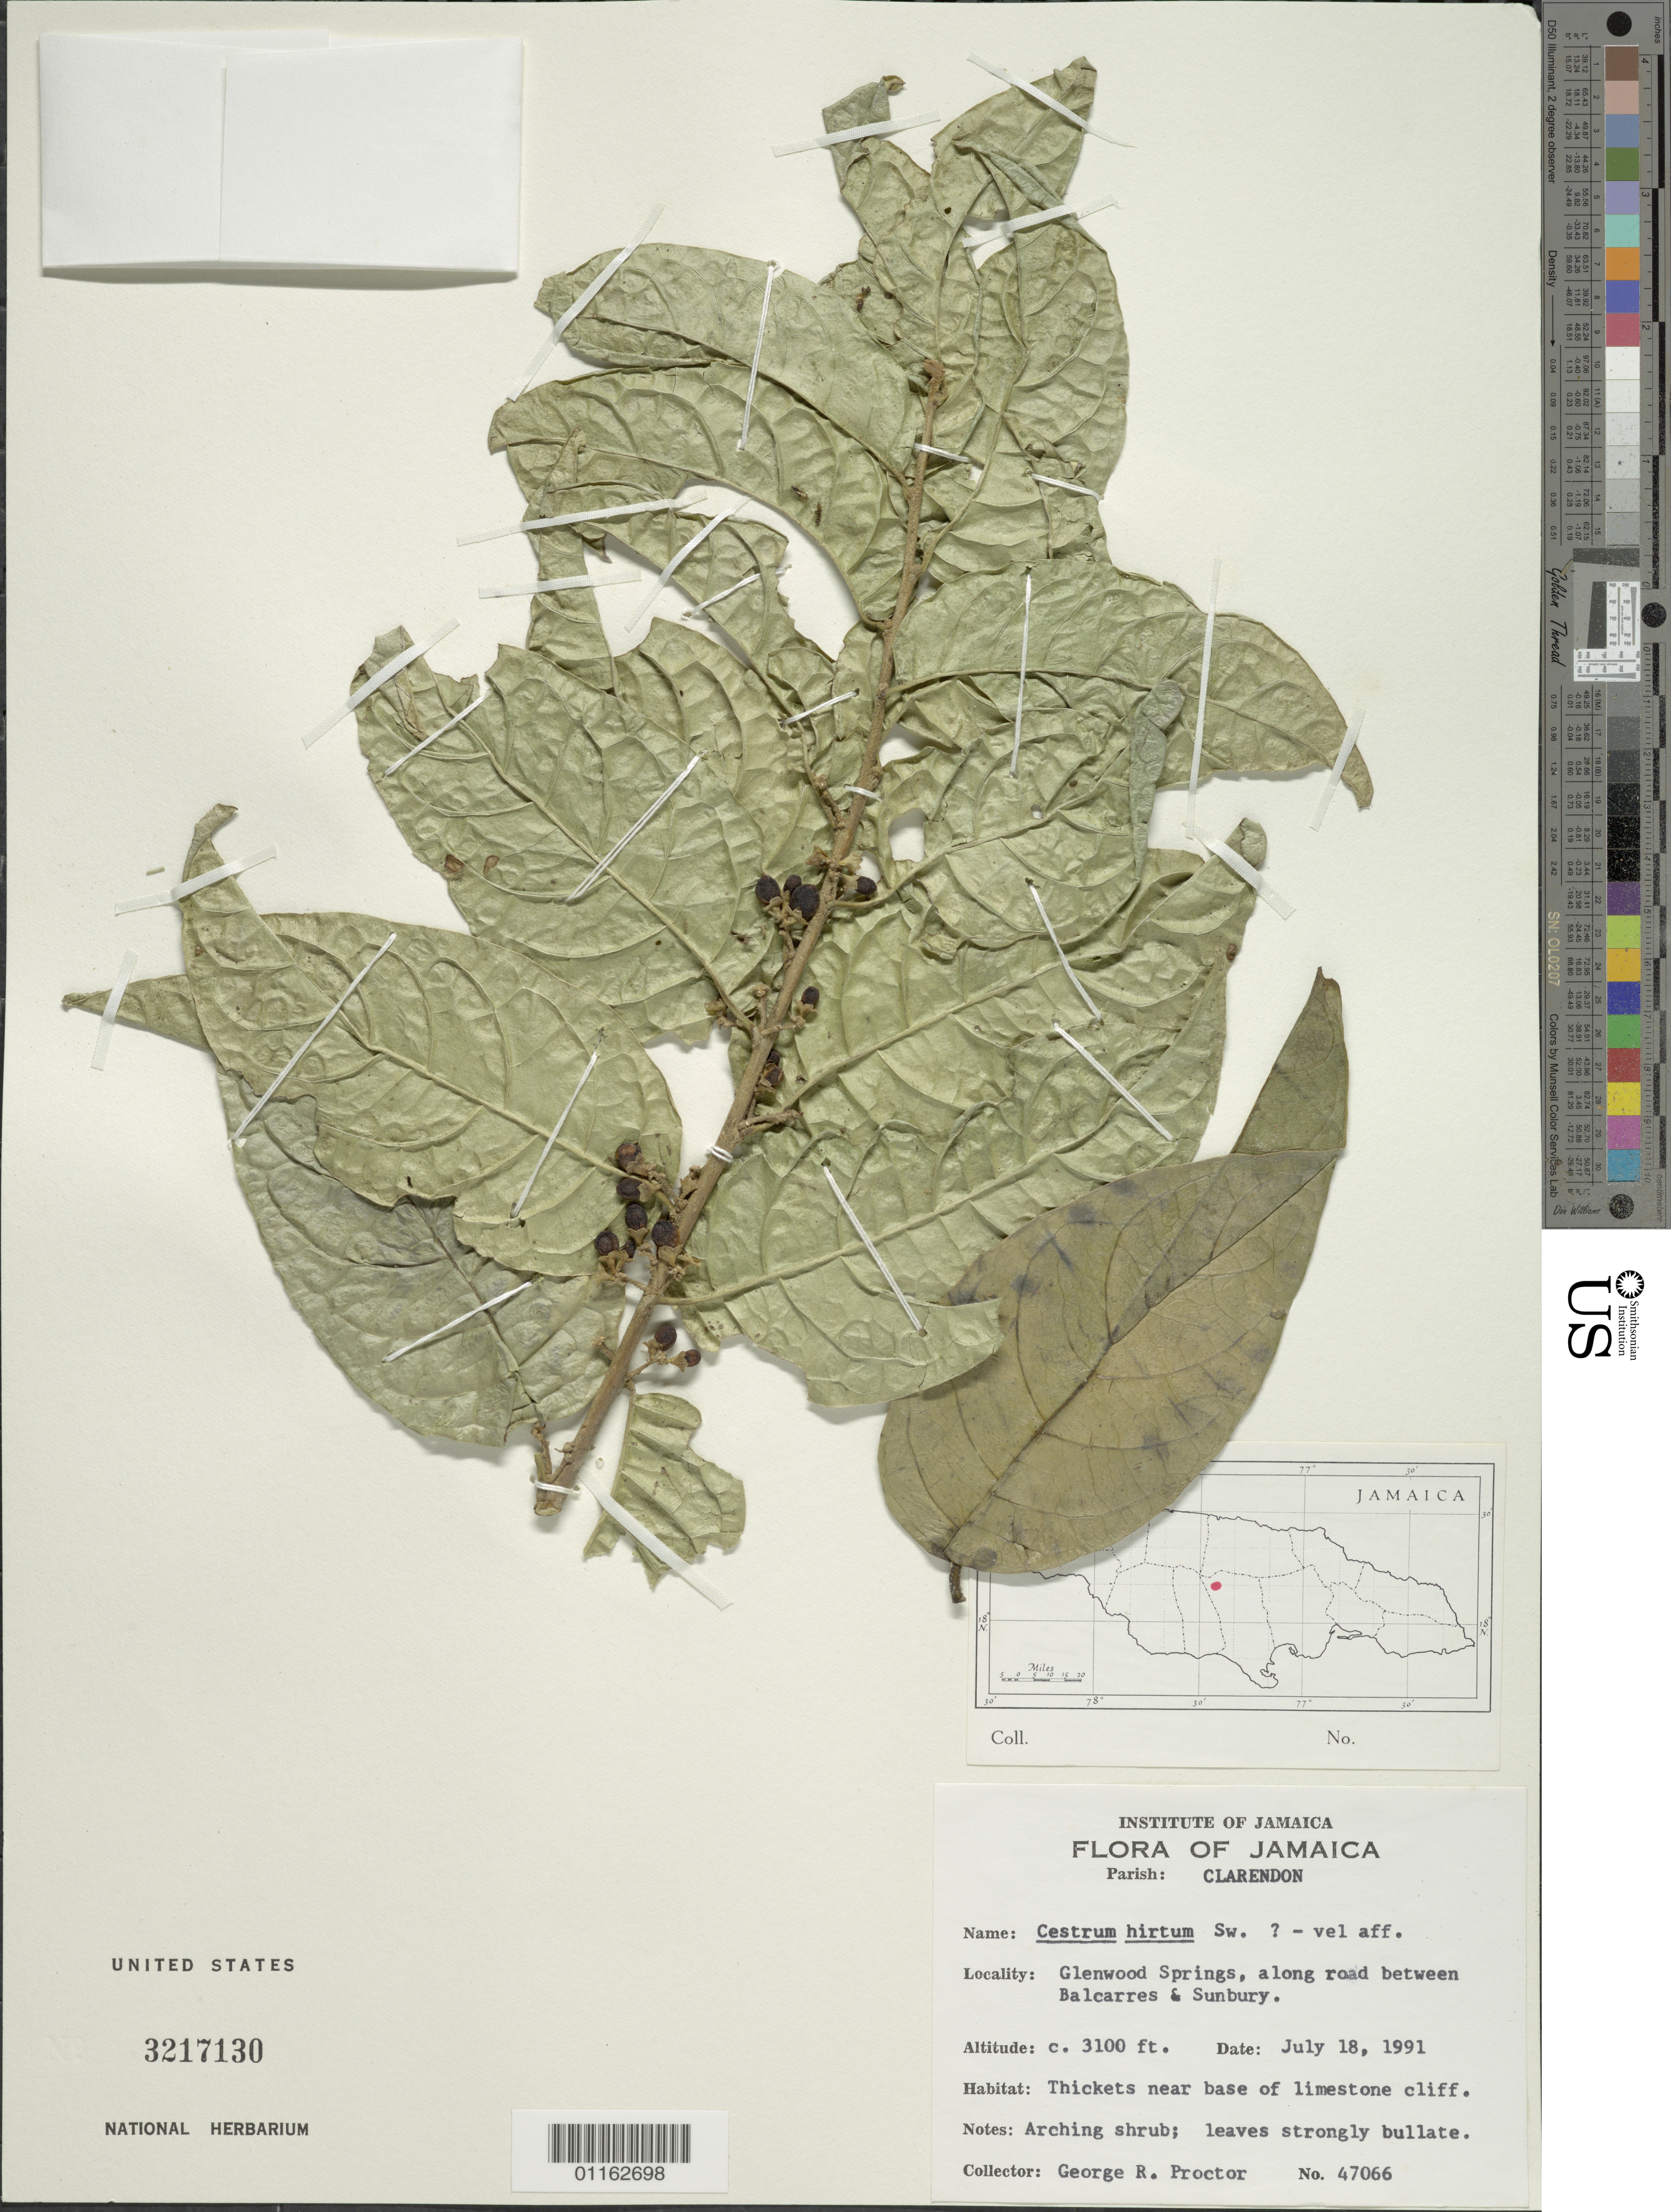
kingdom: Plantae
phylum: Tracheophyta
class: Magnoliopsida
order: Solanales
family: Solanaceae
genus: Cestrum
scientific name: Cestrum hirtum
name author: Sw.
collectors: G. R. Proctor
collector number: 47066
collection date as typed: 18 Jul 1991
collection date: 1991-07-18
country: Jamaica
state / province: Clarendon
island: Jamaica I.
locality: Glenwood Springs, along the road between Balcarres and Sunbury. Thickets near base of Limestone cliffs.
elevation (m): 945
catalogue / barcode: US 3217130